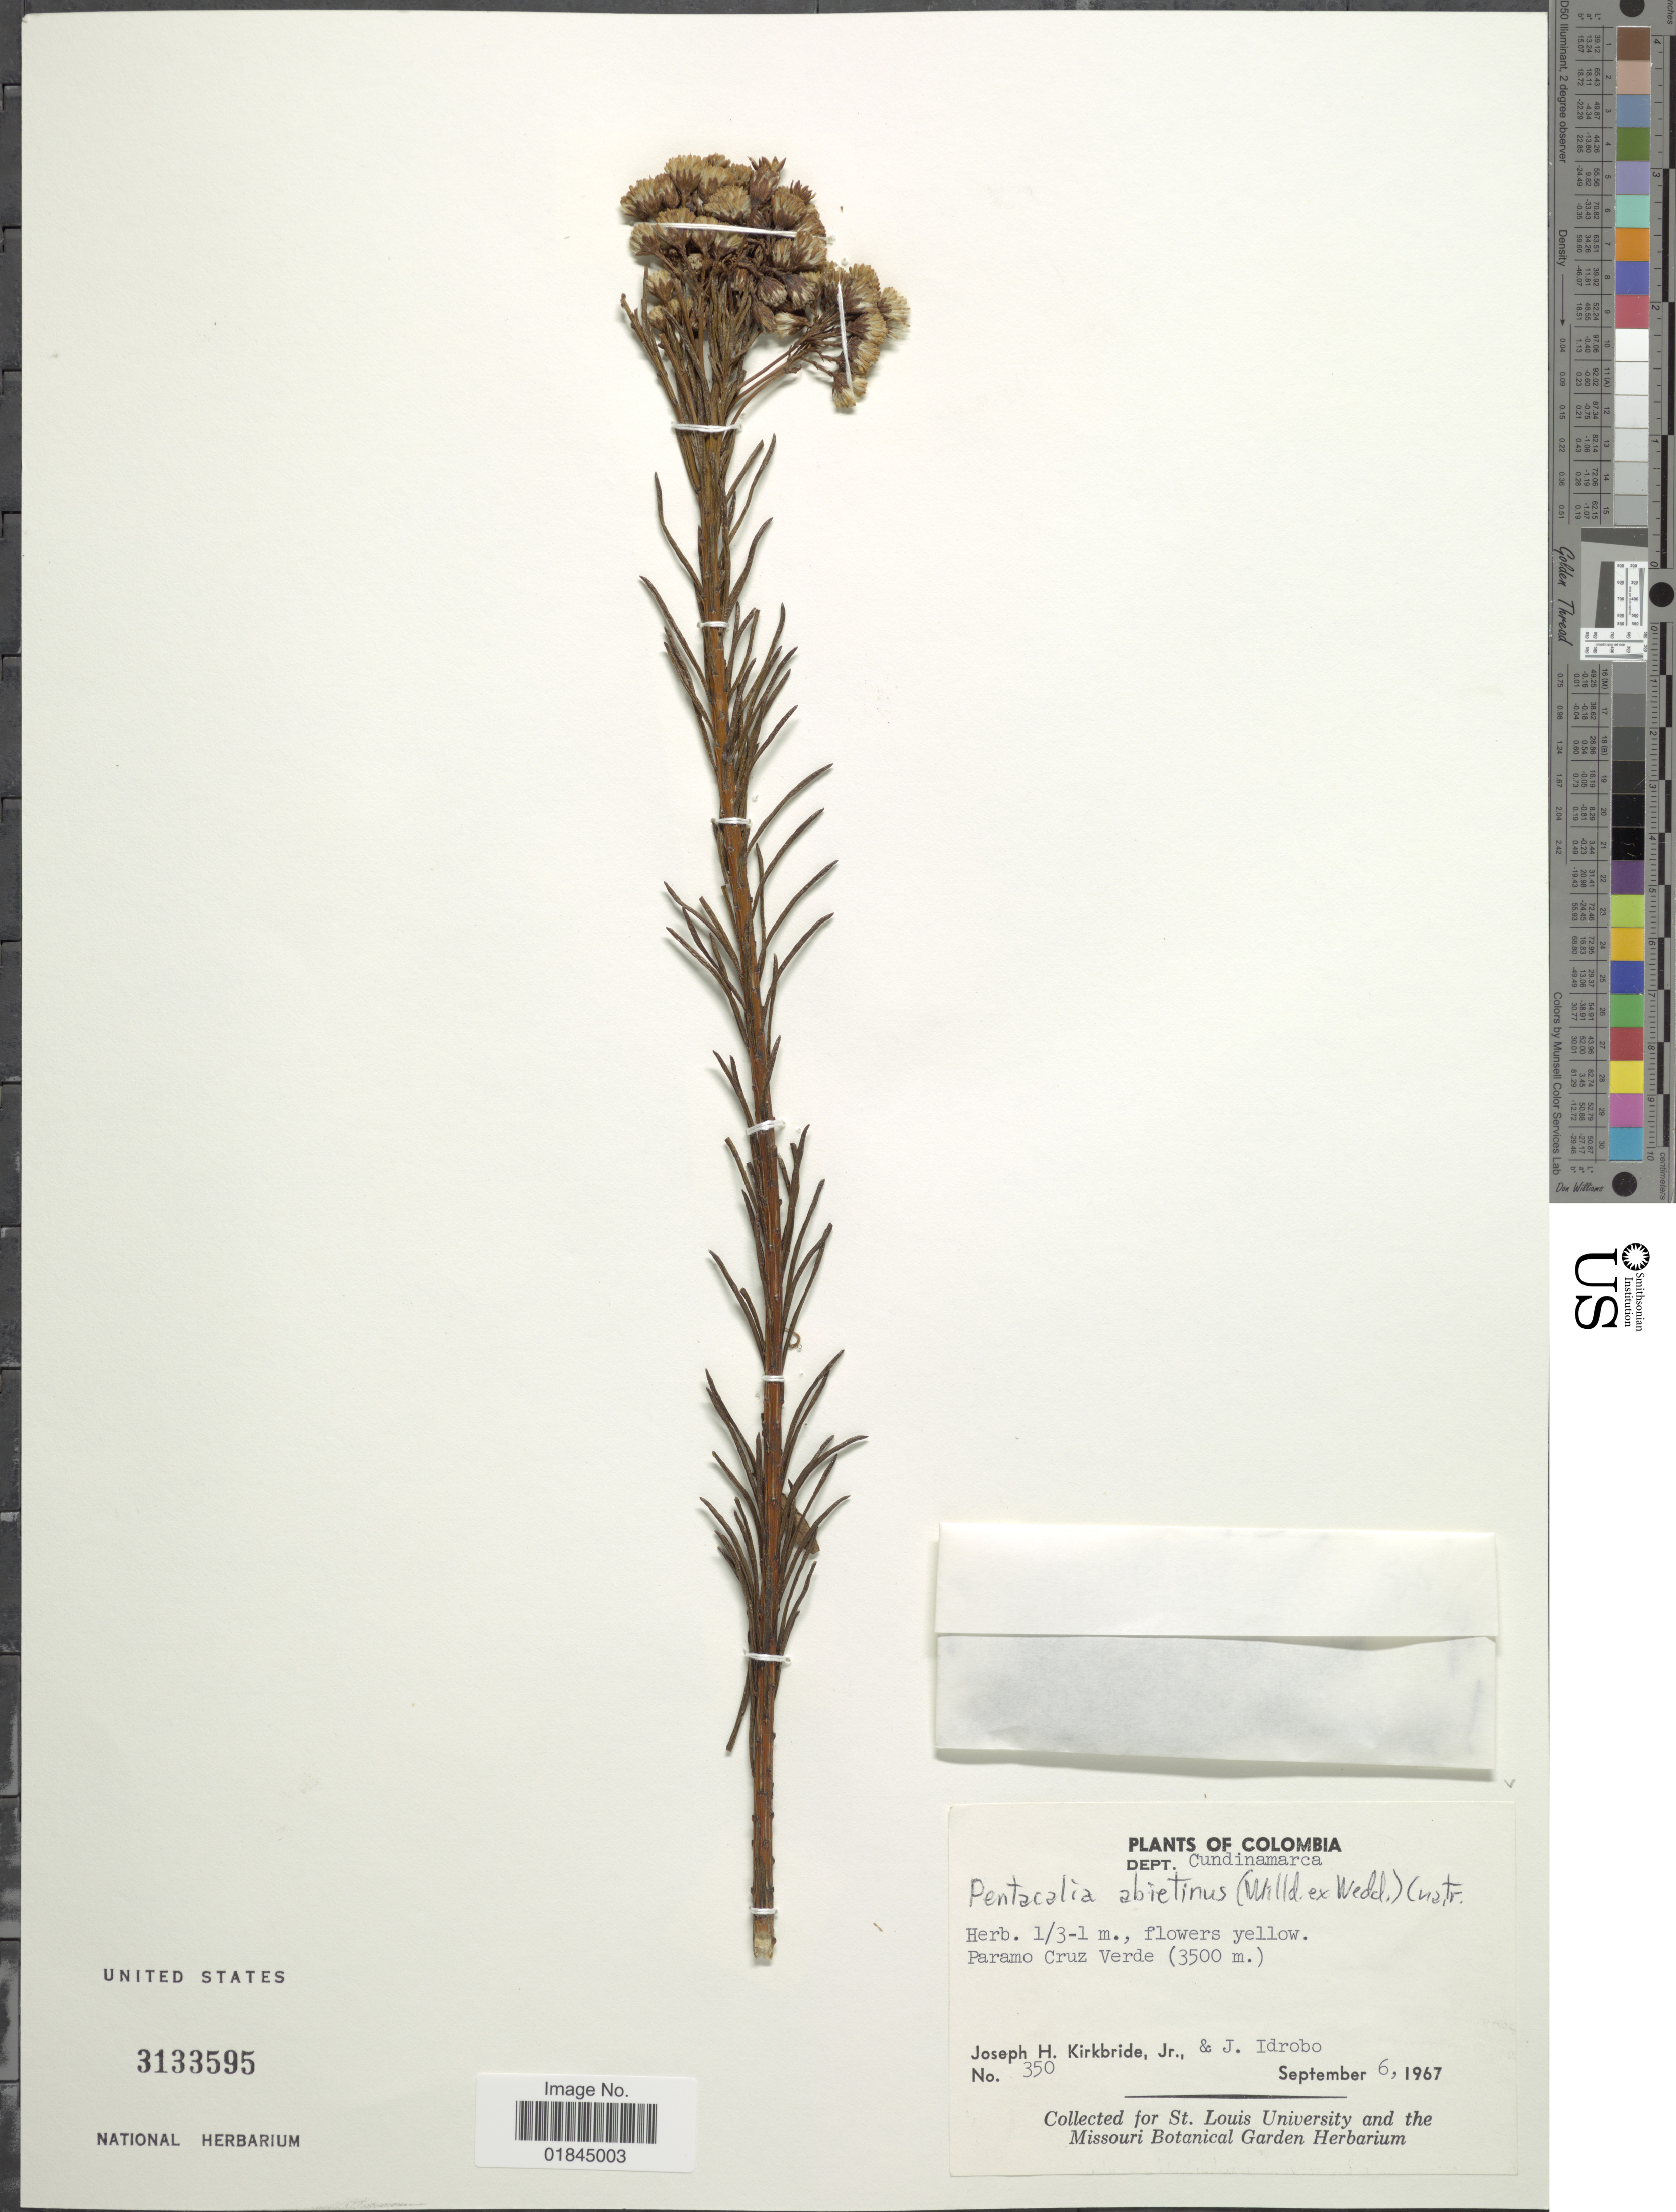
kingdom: Plantae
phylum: Tracheophyta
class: Magnoliopsida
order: Asterales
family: Asteraceae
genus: Pentacalia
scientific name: Pentacalia abietina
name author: (Willd. ex Wedd.) Cuatrec.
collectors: J. H. Kirkbride & J. M. Idrobo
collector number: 350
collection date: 1967-09-06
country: Colombia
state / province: Cundinamarca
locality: Paramo Cruz Verde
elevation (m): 3500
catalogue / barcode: US 3133595